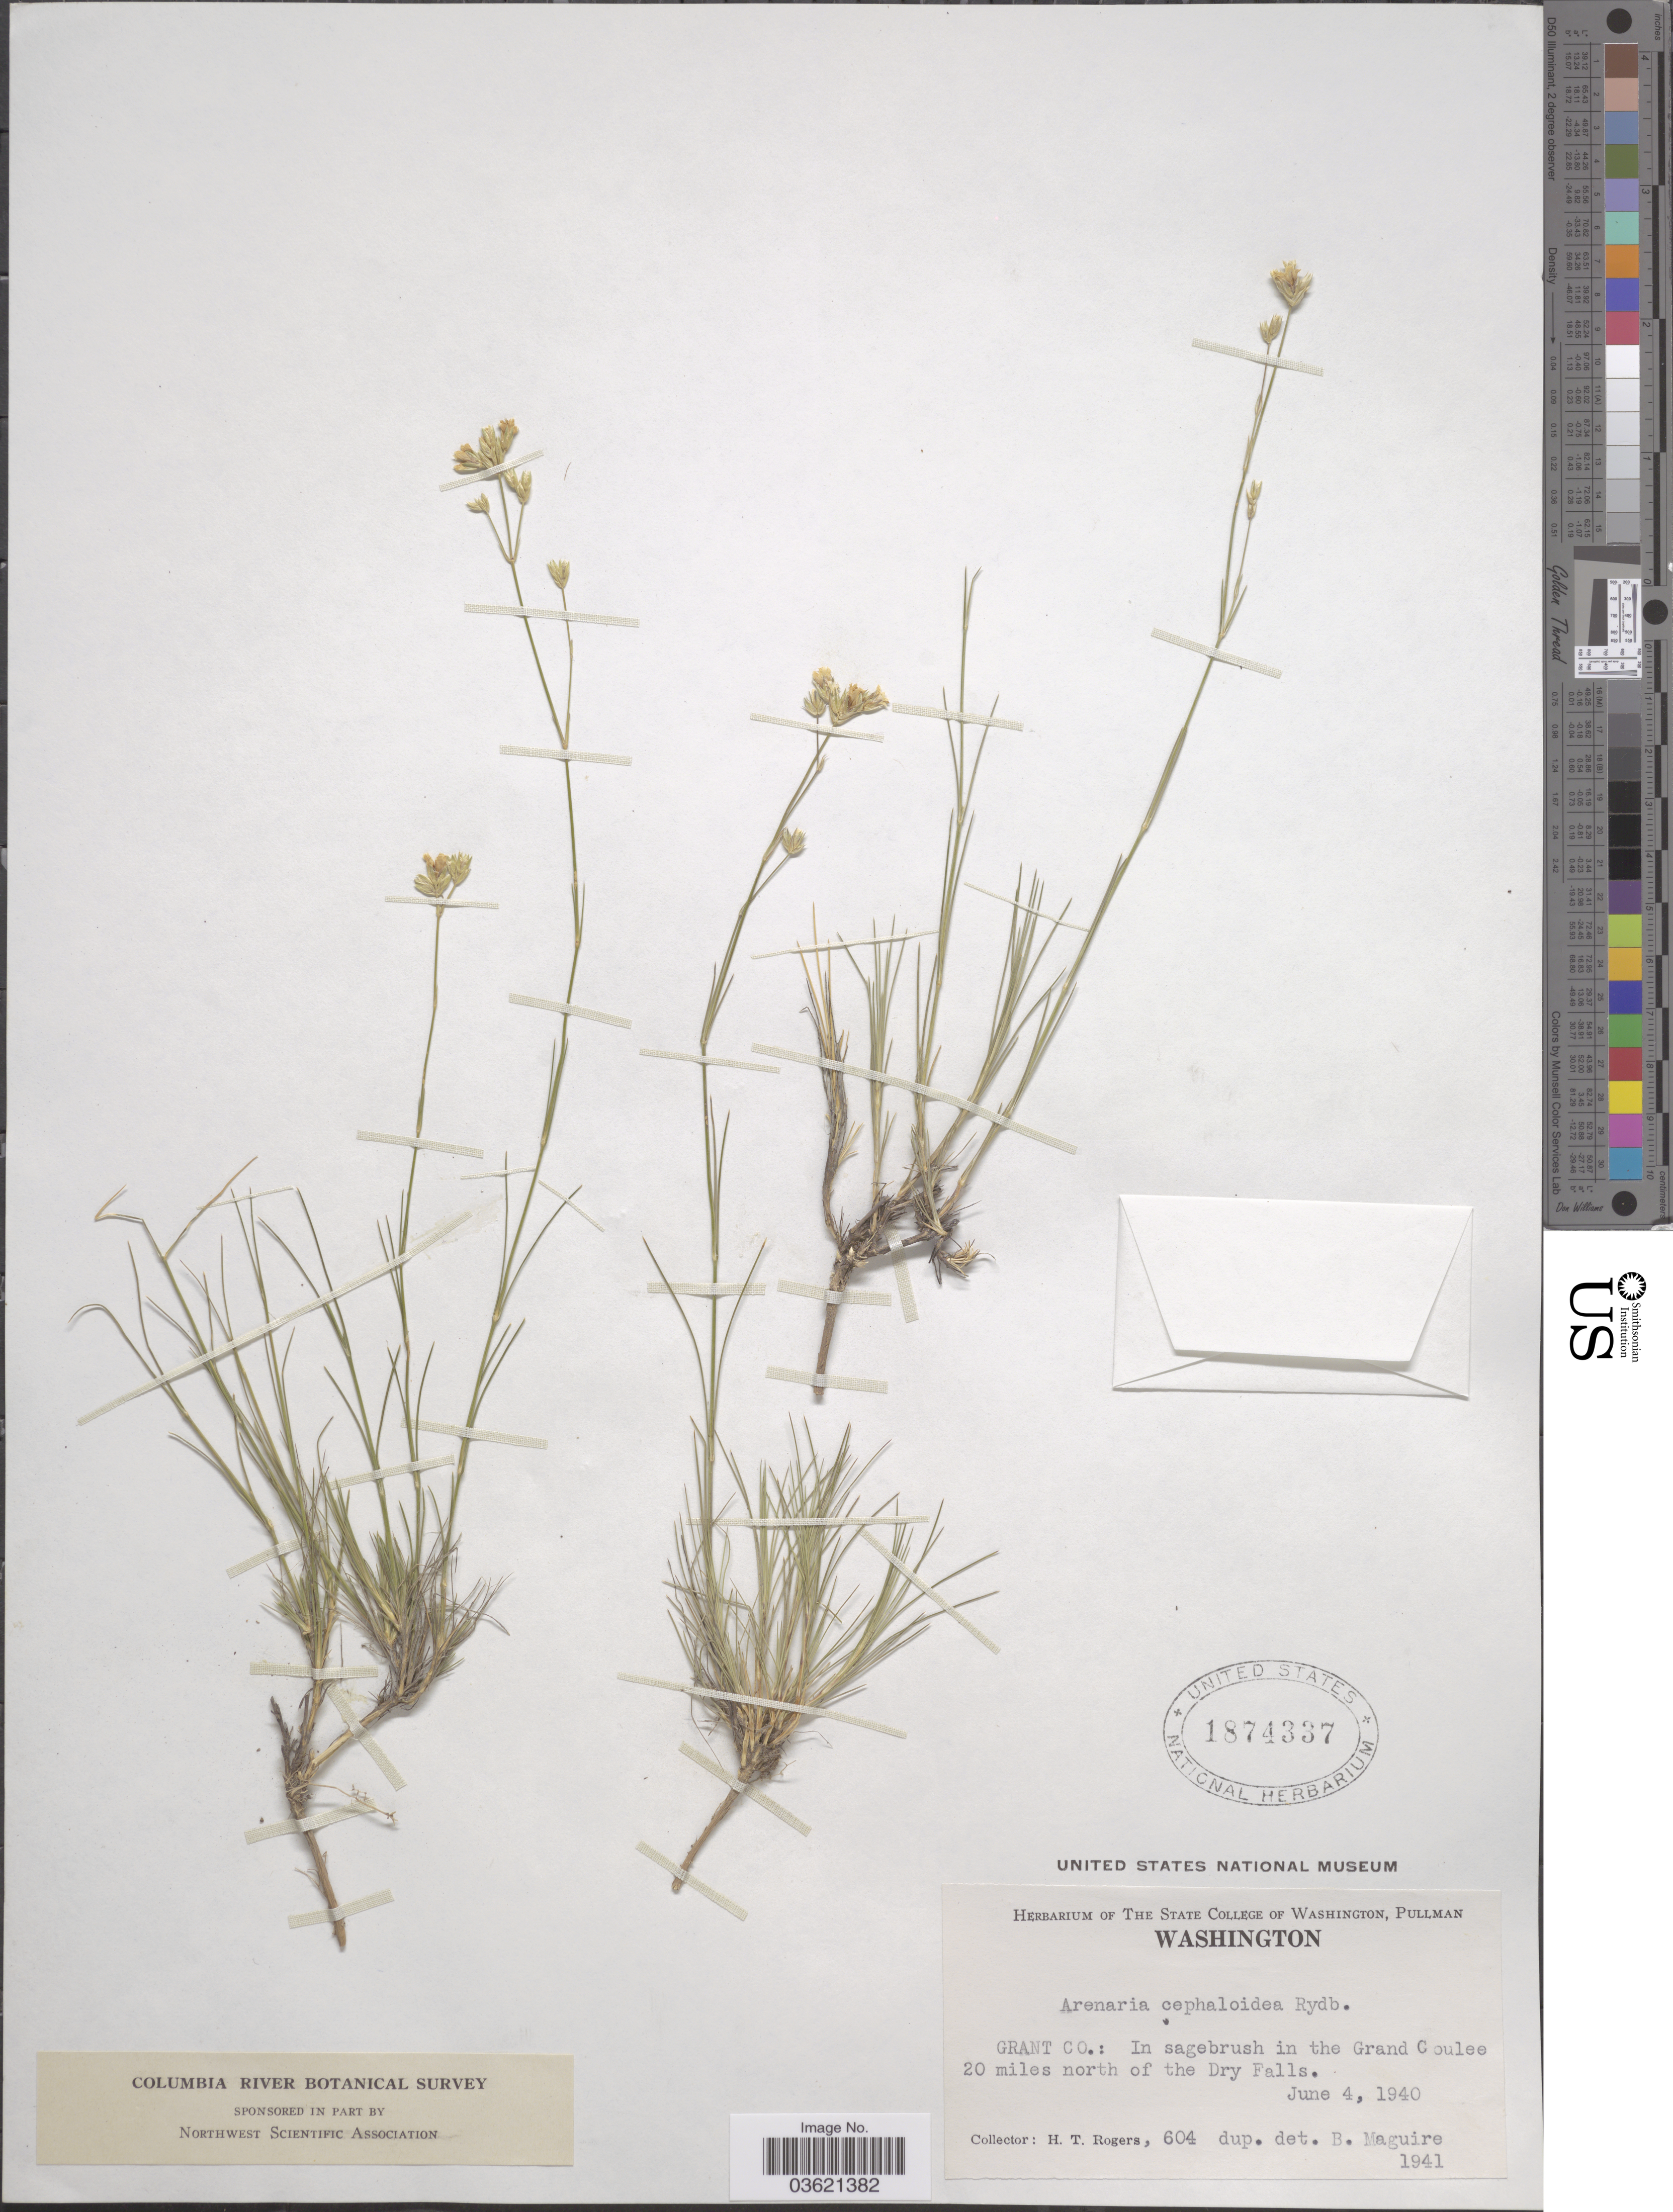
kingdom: Plantae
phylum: Tracheophyta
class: Magnoliopsida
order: Caryophyllales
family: Caryophyllaceae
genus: Arenaria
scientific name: Arenaria sp.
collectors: H. Rogers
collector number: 604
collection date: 1940-06-04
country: United States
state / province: Washington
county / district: Grant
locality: Grant Co.: In sagebrush in the Grand Coulee 20 miles north of the Dry Falls.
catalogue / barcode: US 1874337